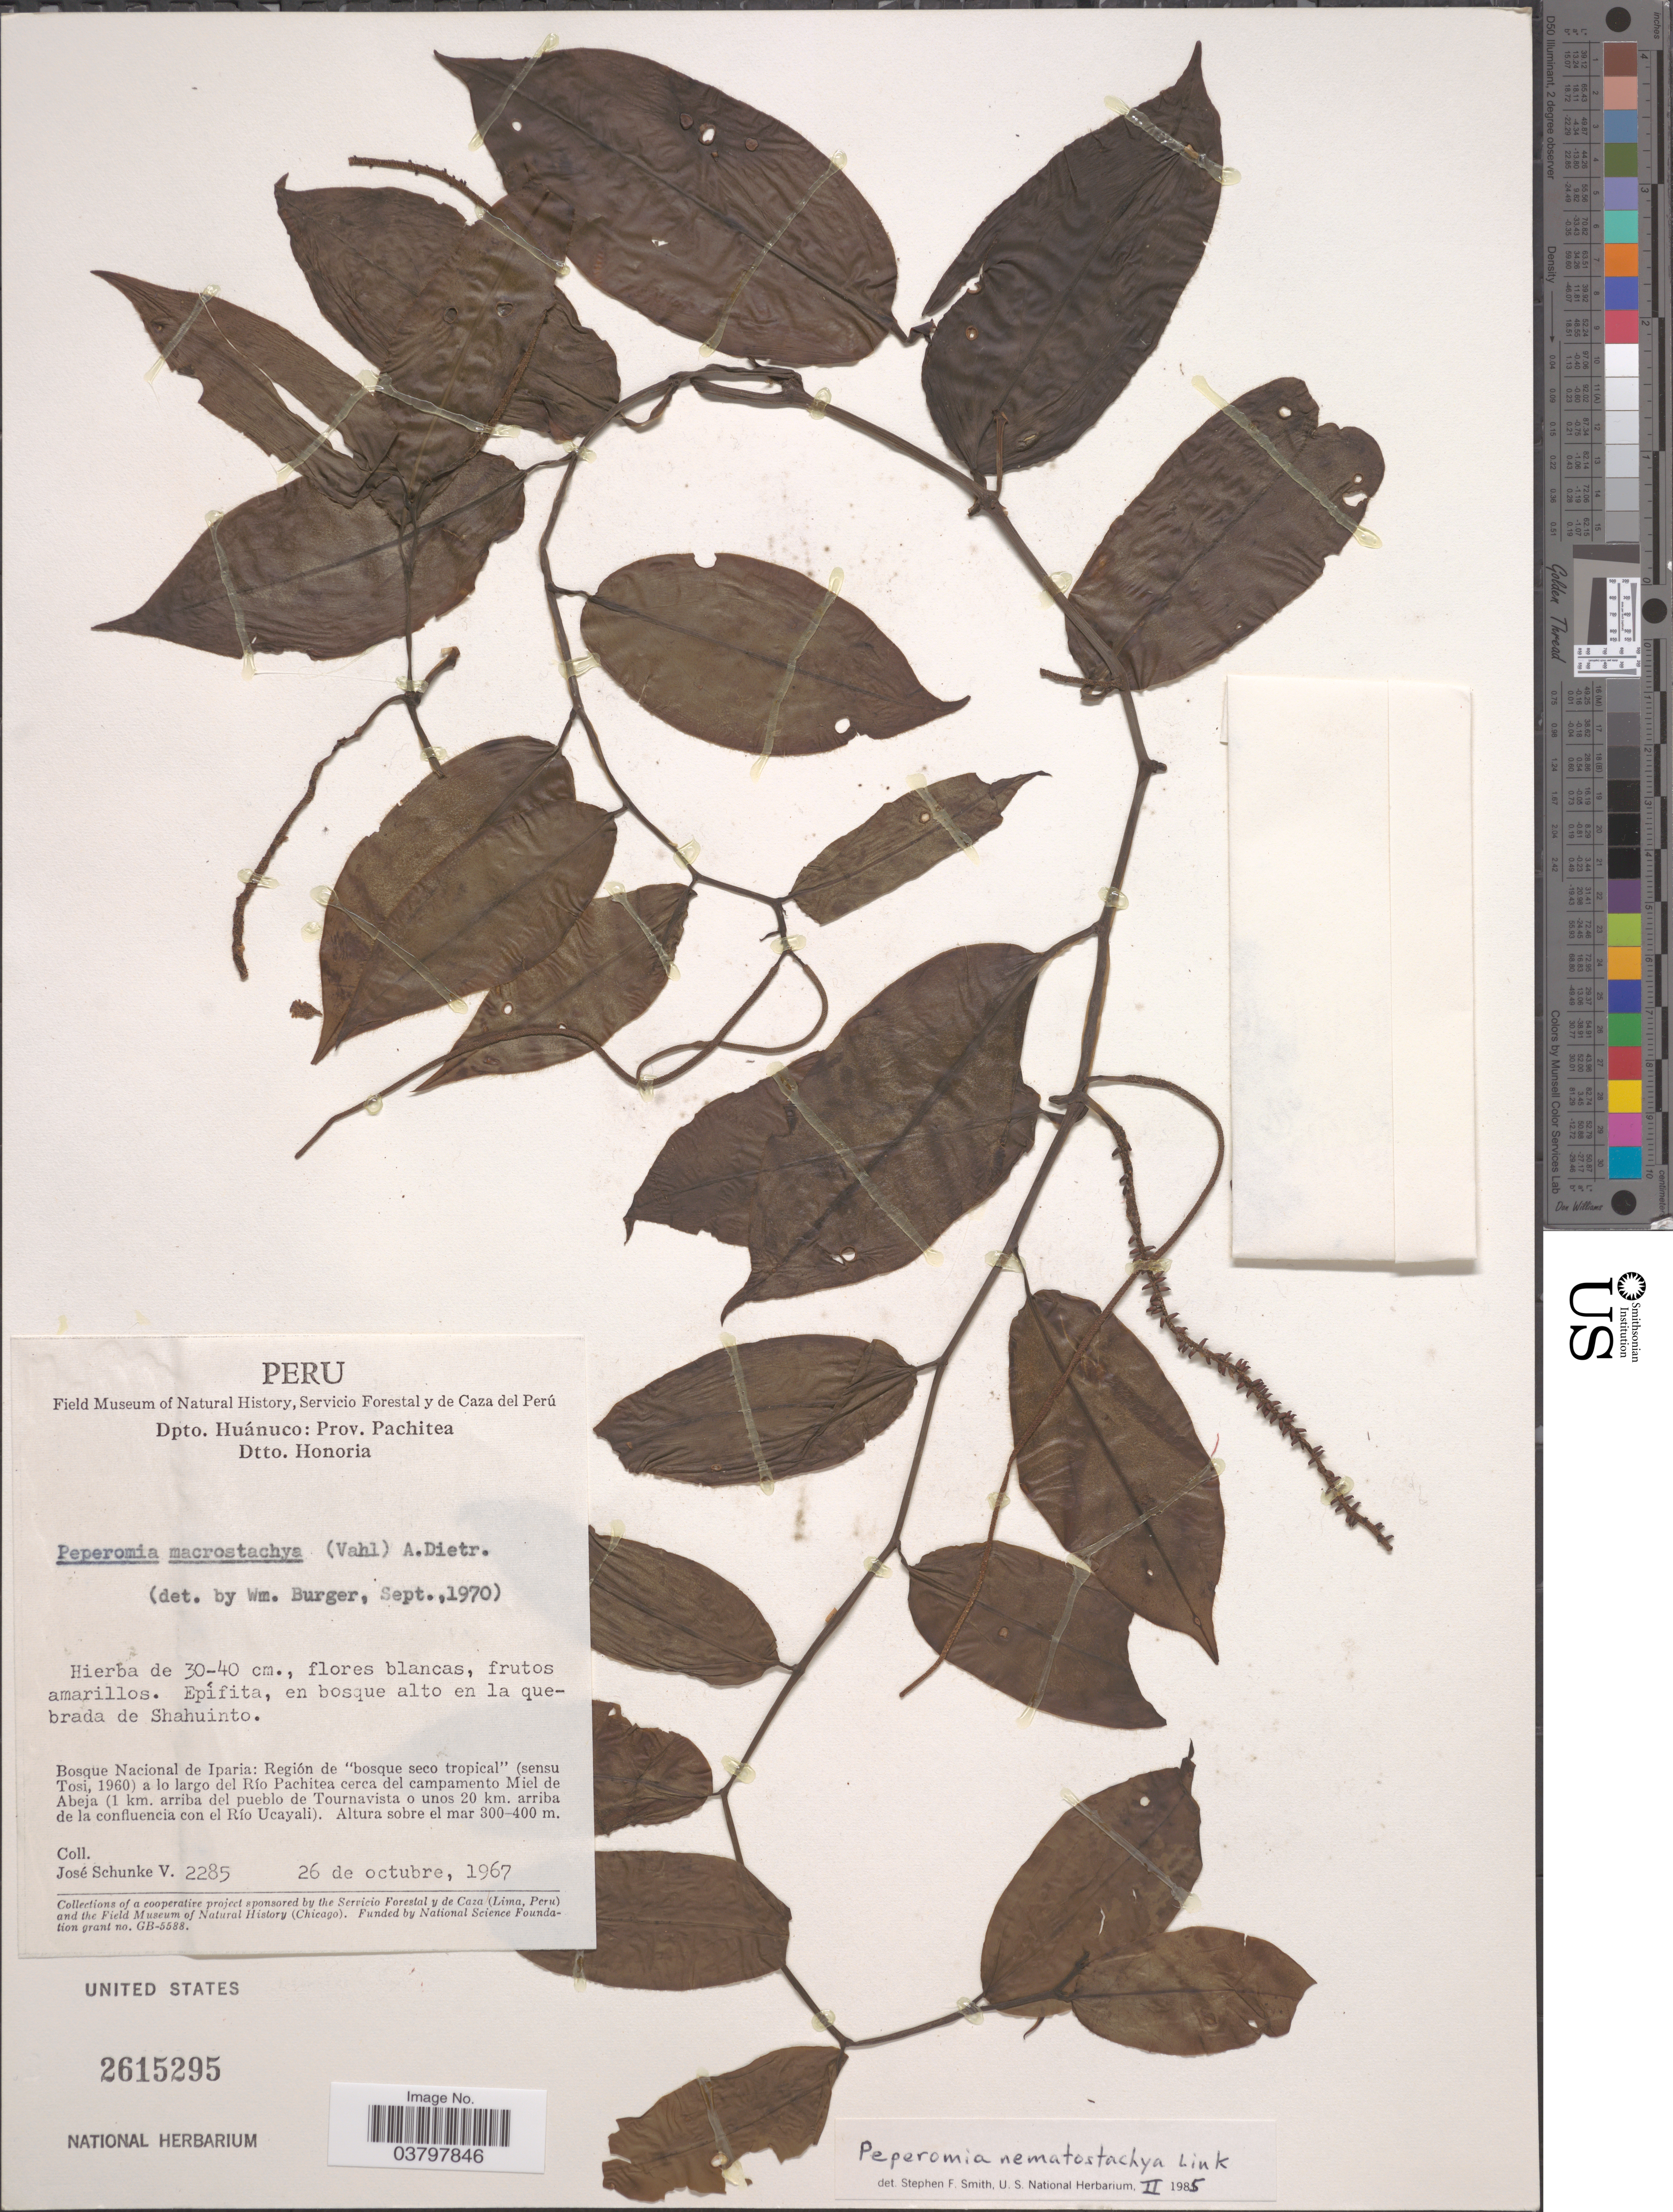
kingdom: Plantae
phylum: Tracheophyta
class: Magnoliopsida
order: Piperales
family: Piperaceae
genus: Peperomia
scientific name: Peperomia nematostachya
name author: Link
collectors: J. Schunke Vigo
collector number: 2285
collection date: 1967-10-26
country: Peru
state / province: Huánuco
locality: Dpto. Huánuco: Prov. Pachitea Dtto. Honoria. Epifita, en bosque alto en la quebrada de Shahuinto. Bosque Nacional de Iparia: Región de 'bosque seco tropical' (sensu Tosi, 1960) a lo largo del Río Pachitea cerca del campamento Miel de Abeja (1 km. arriba del pueblo de Tournavista o unos 20 km. arriba de la confluencia con el Río Ucayali).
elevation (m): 300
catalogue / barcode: US 2615295